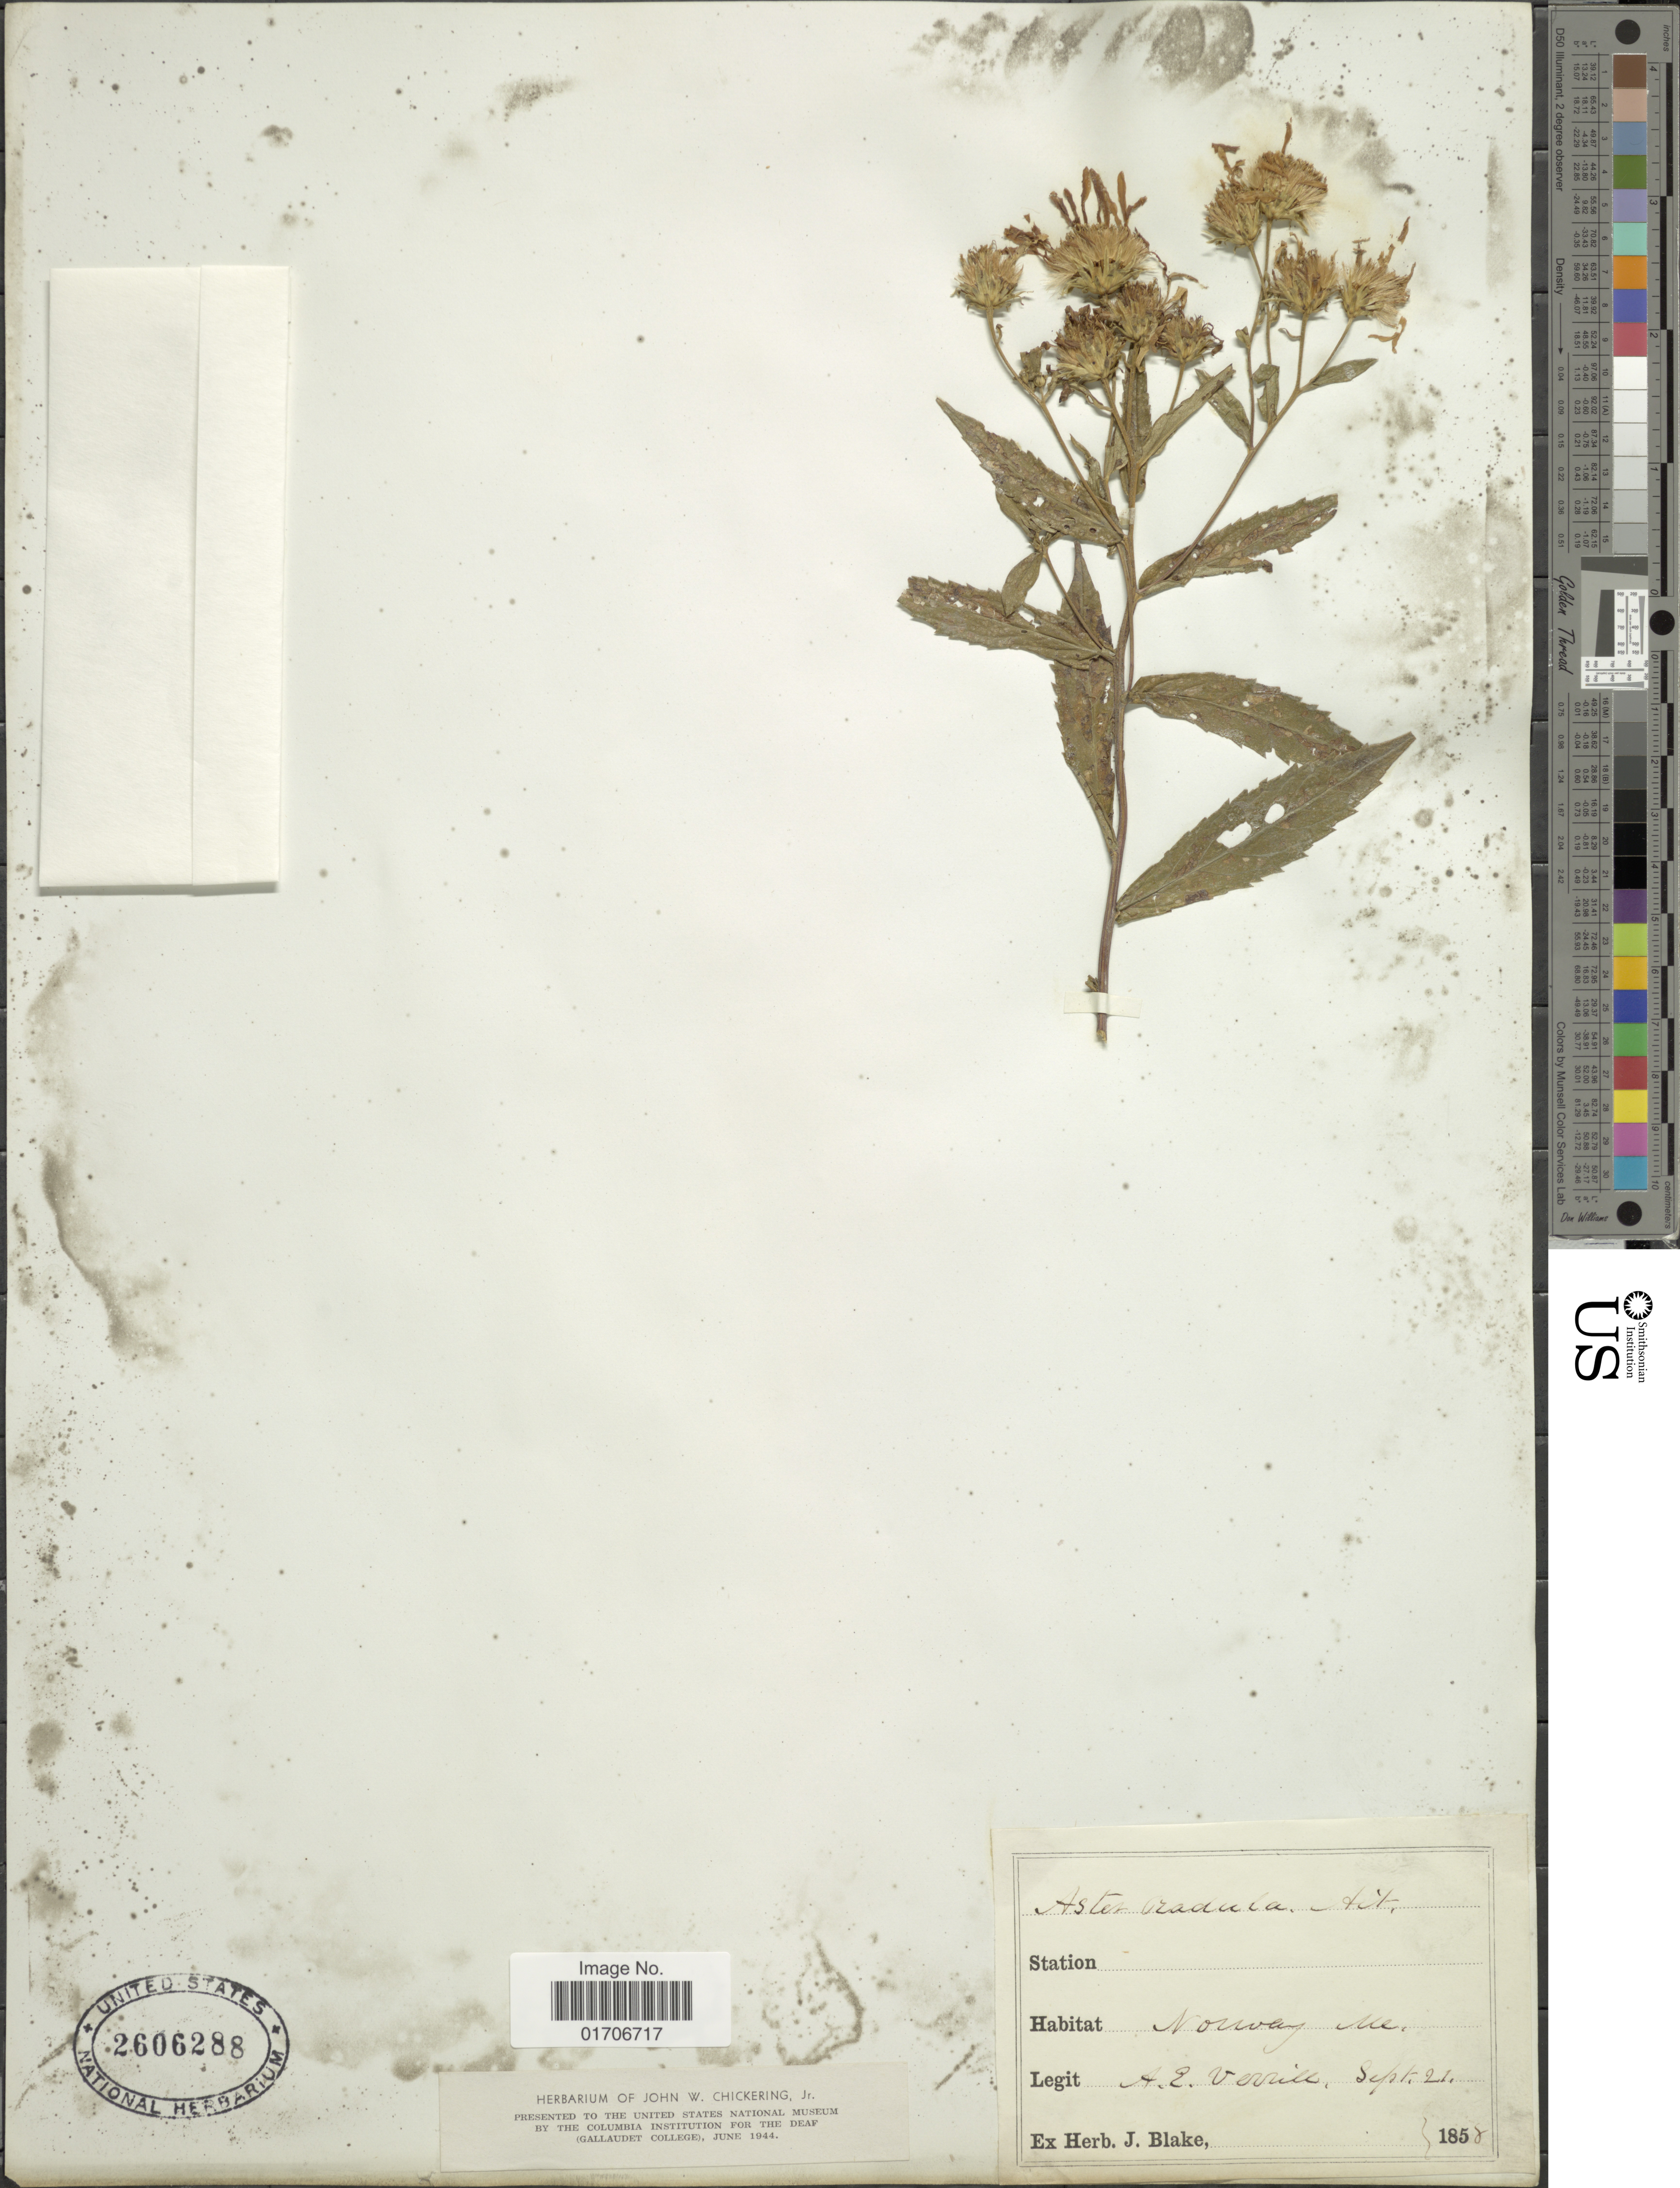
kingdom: Plantae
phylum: Tracheophyta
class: Magnoliopsida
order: Asterales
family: Asteraceae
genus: Eurybia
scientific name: Eurybia radula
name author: (Aiton) G.L. Nesom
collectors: A. Verrill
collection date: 1858-09-21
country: United States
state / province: Maine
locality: Norway, Me.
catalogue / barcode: US 2606288